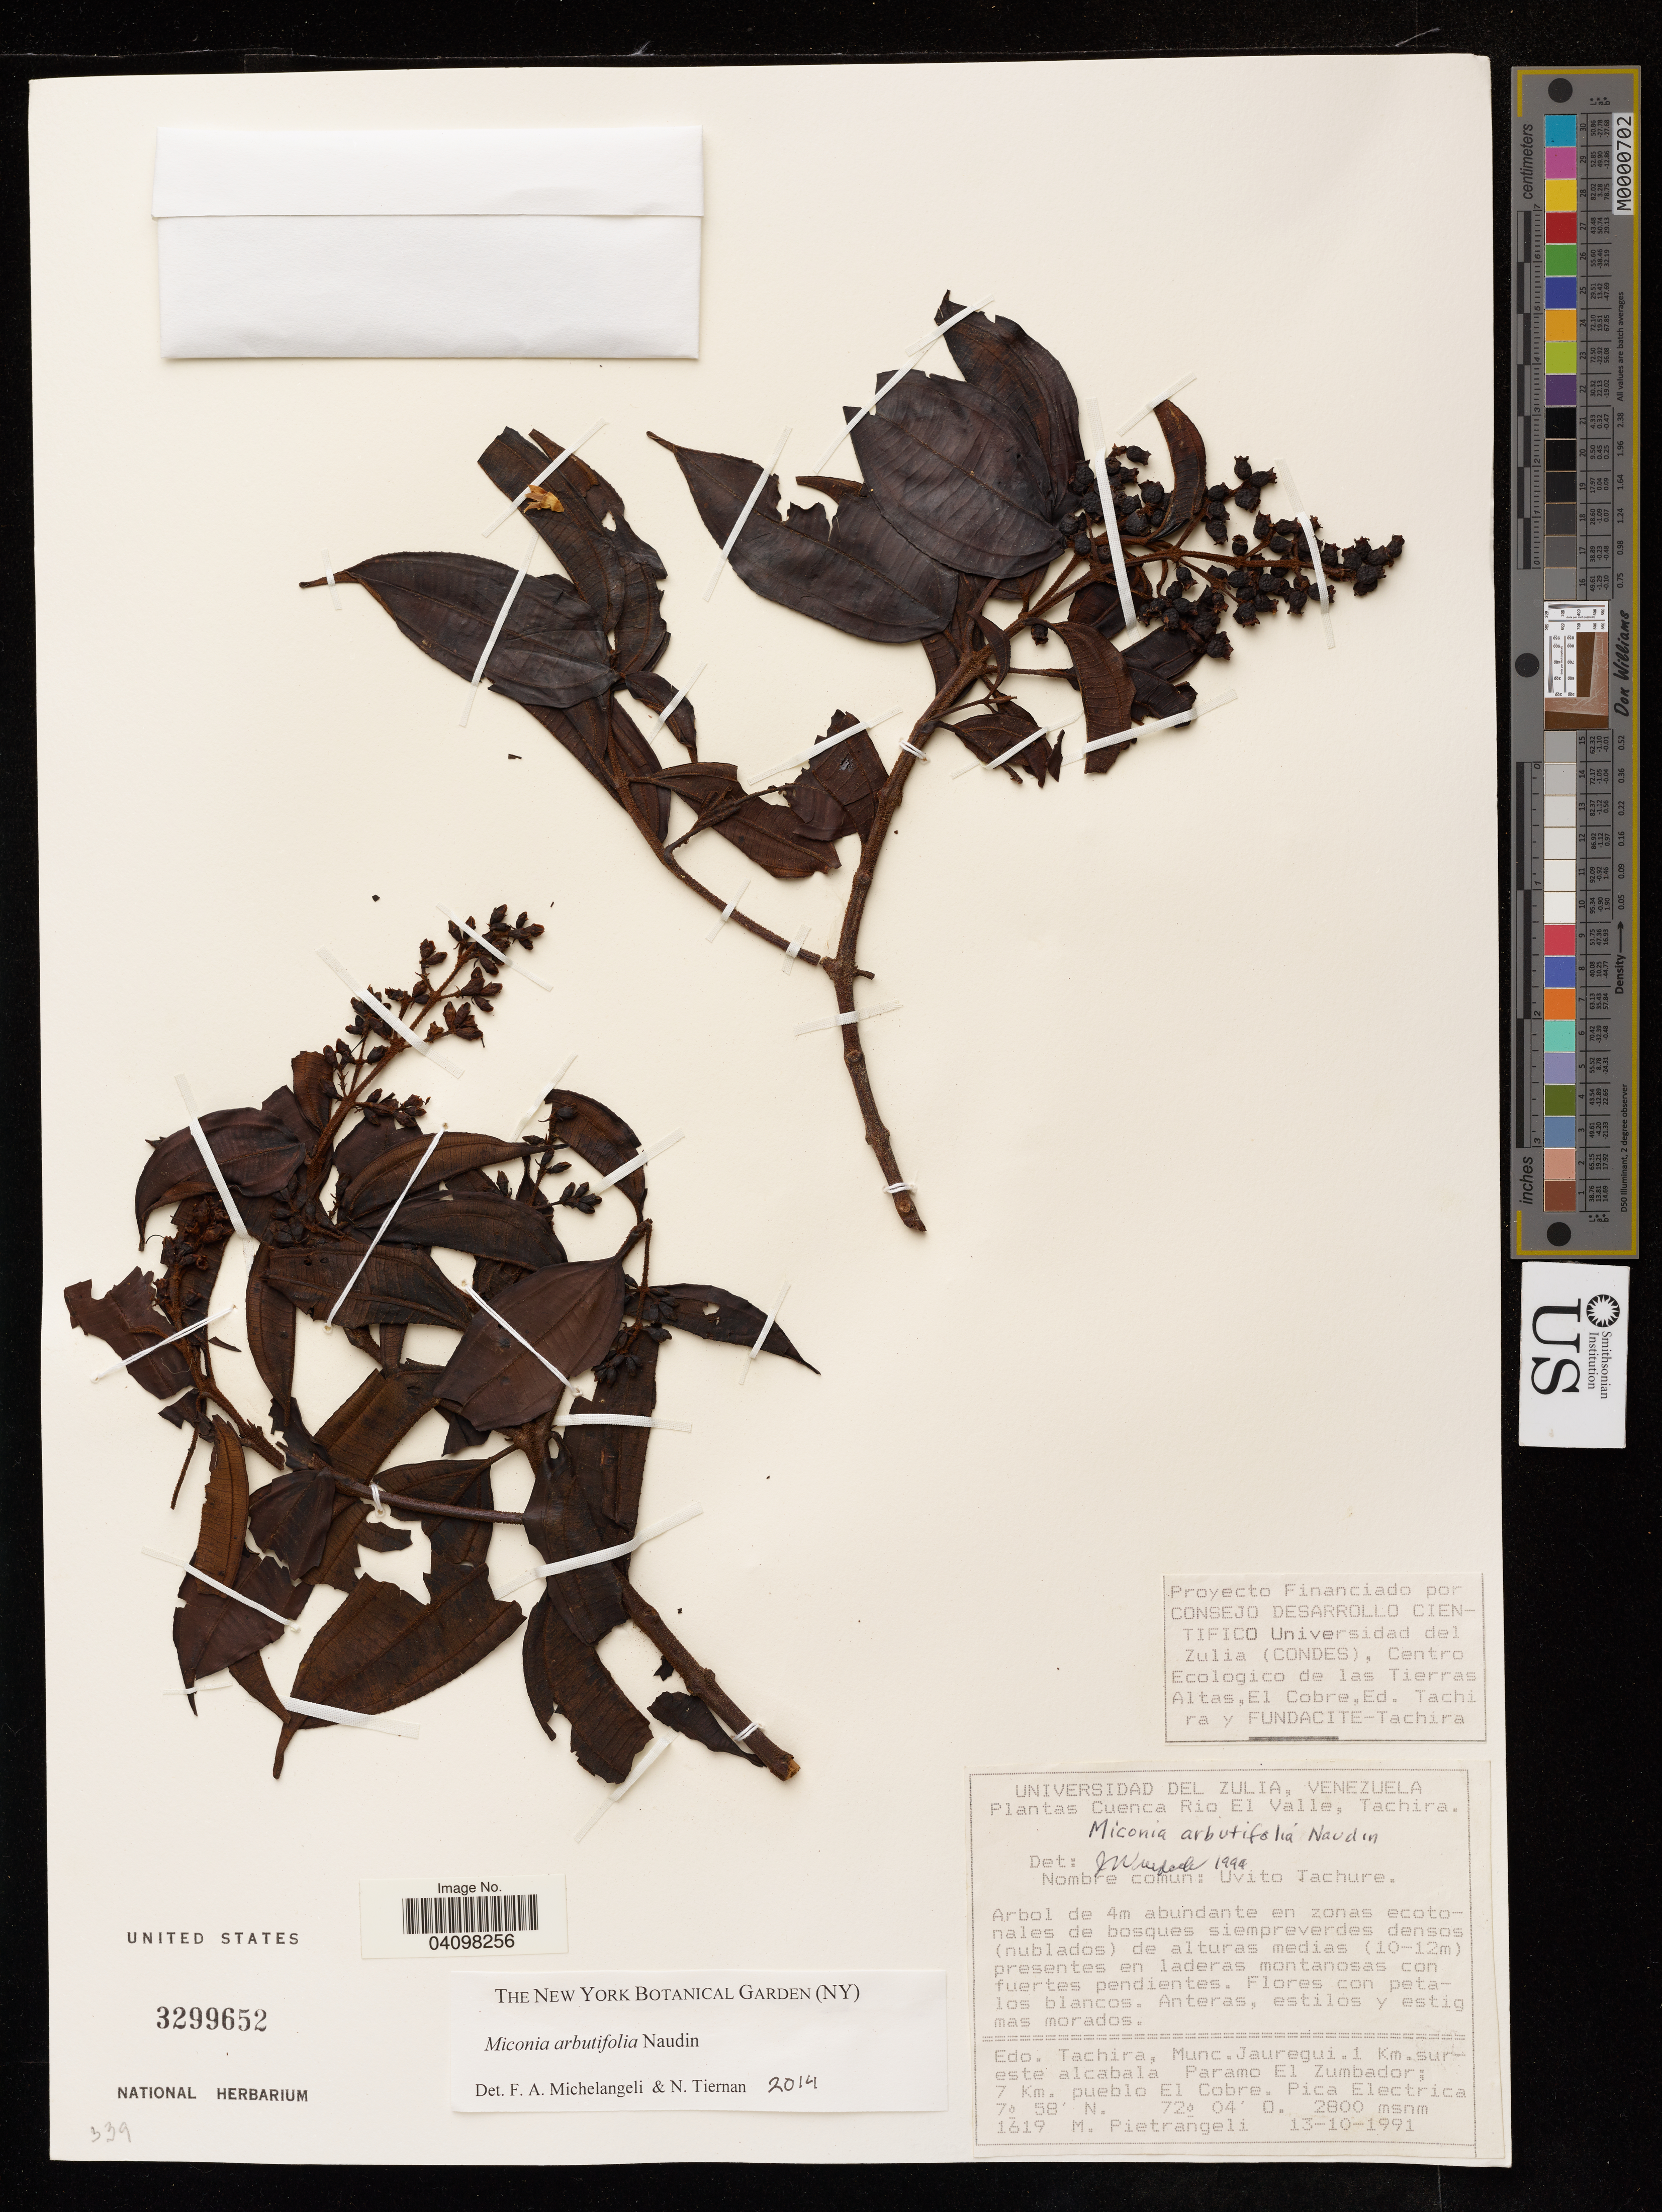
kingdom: Plantae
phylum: Tracheophyta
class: Magnoliopsida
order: Myrtales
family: Melastomataceae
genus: Miconia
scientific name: Miconia arbutifolia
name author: Naudin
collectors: M. Pietrangeli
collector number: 1619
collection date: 1991-10-13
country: Venezuela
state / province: Tachira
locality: Cuenca Rio El Valle, Edo, Munc. Jauregui. 1 km. sureste alcabala Paramo El Zumbador; 7 km. pueblo El Cobre.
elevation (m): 2800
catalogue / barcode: US 3299652